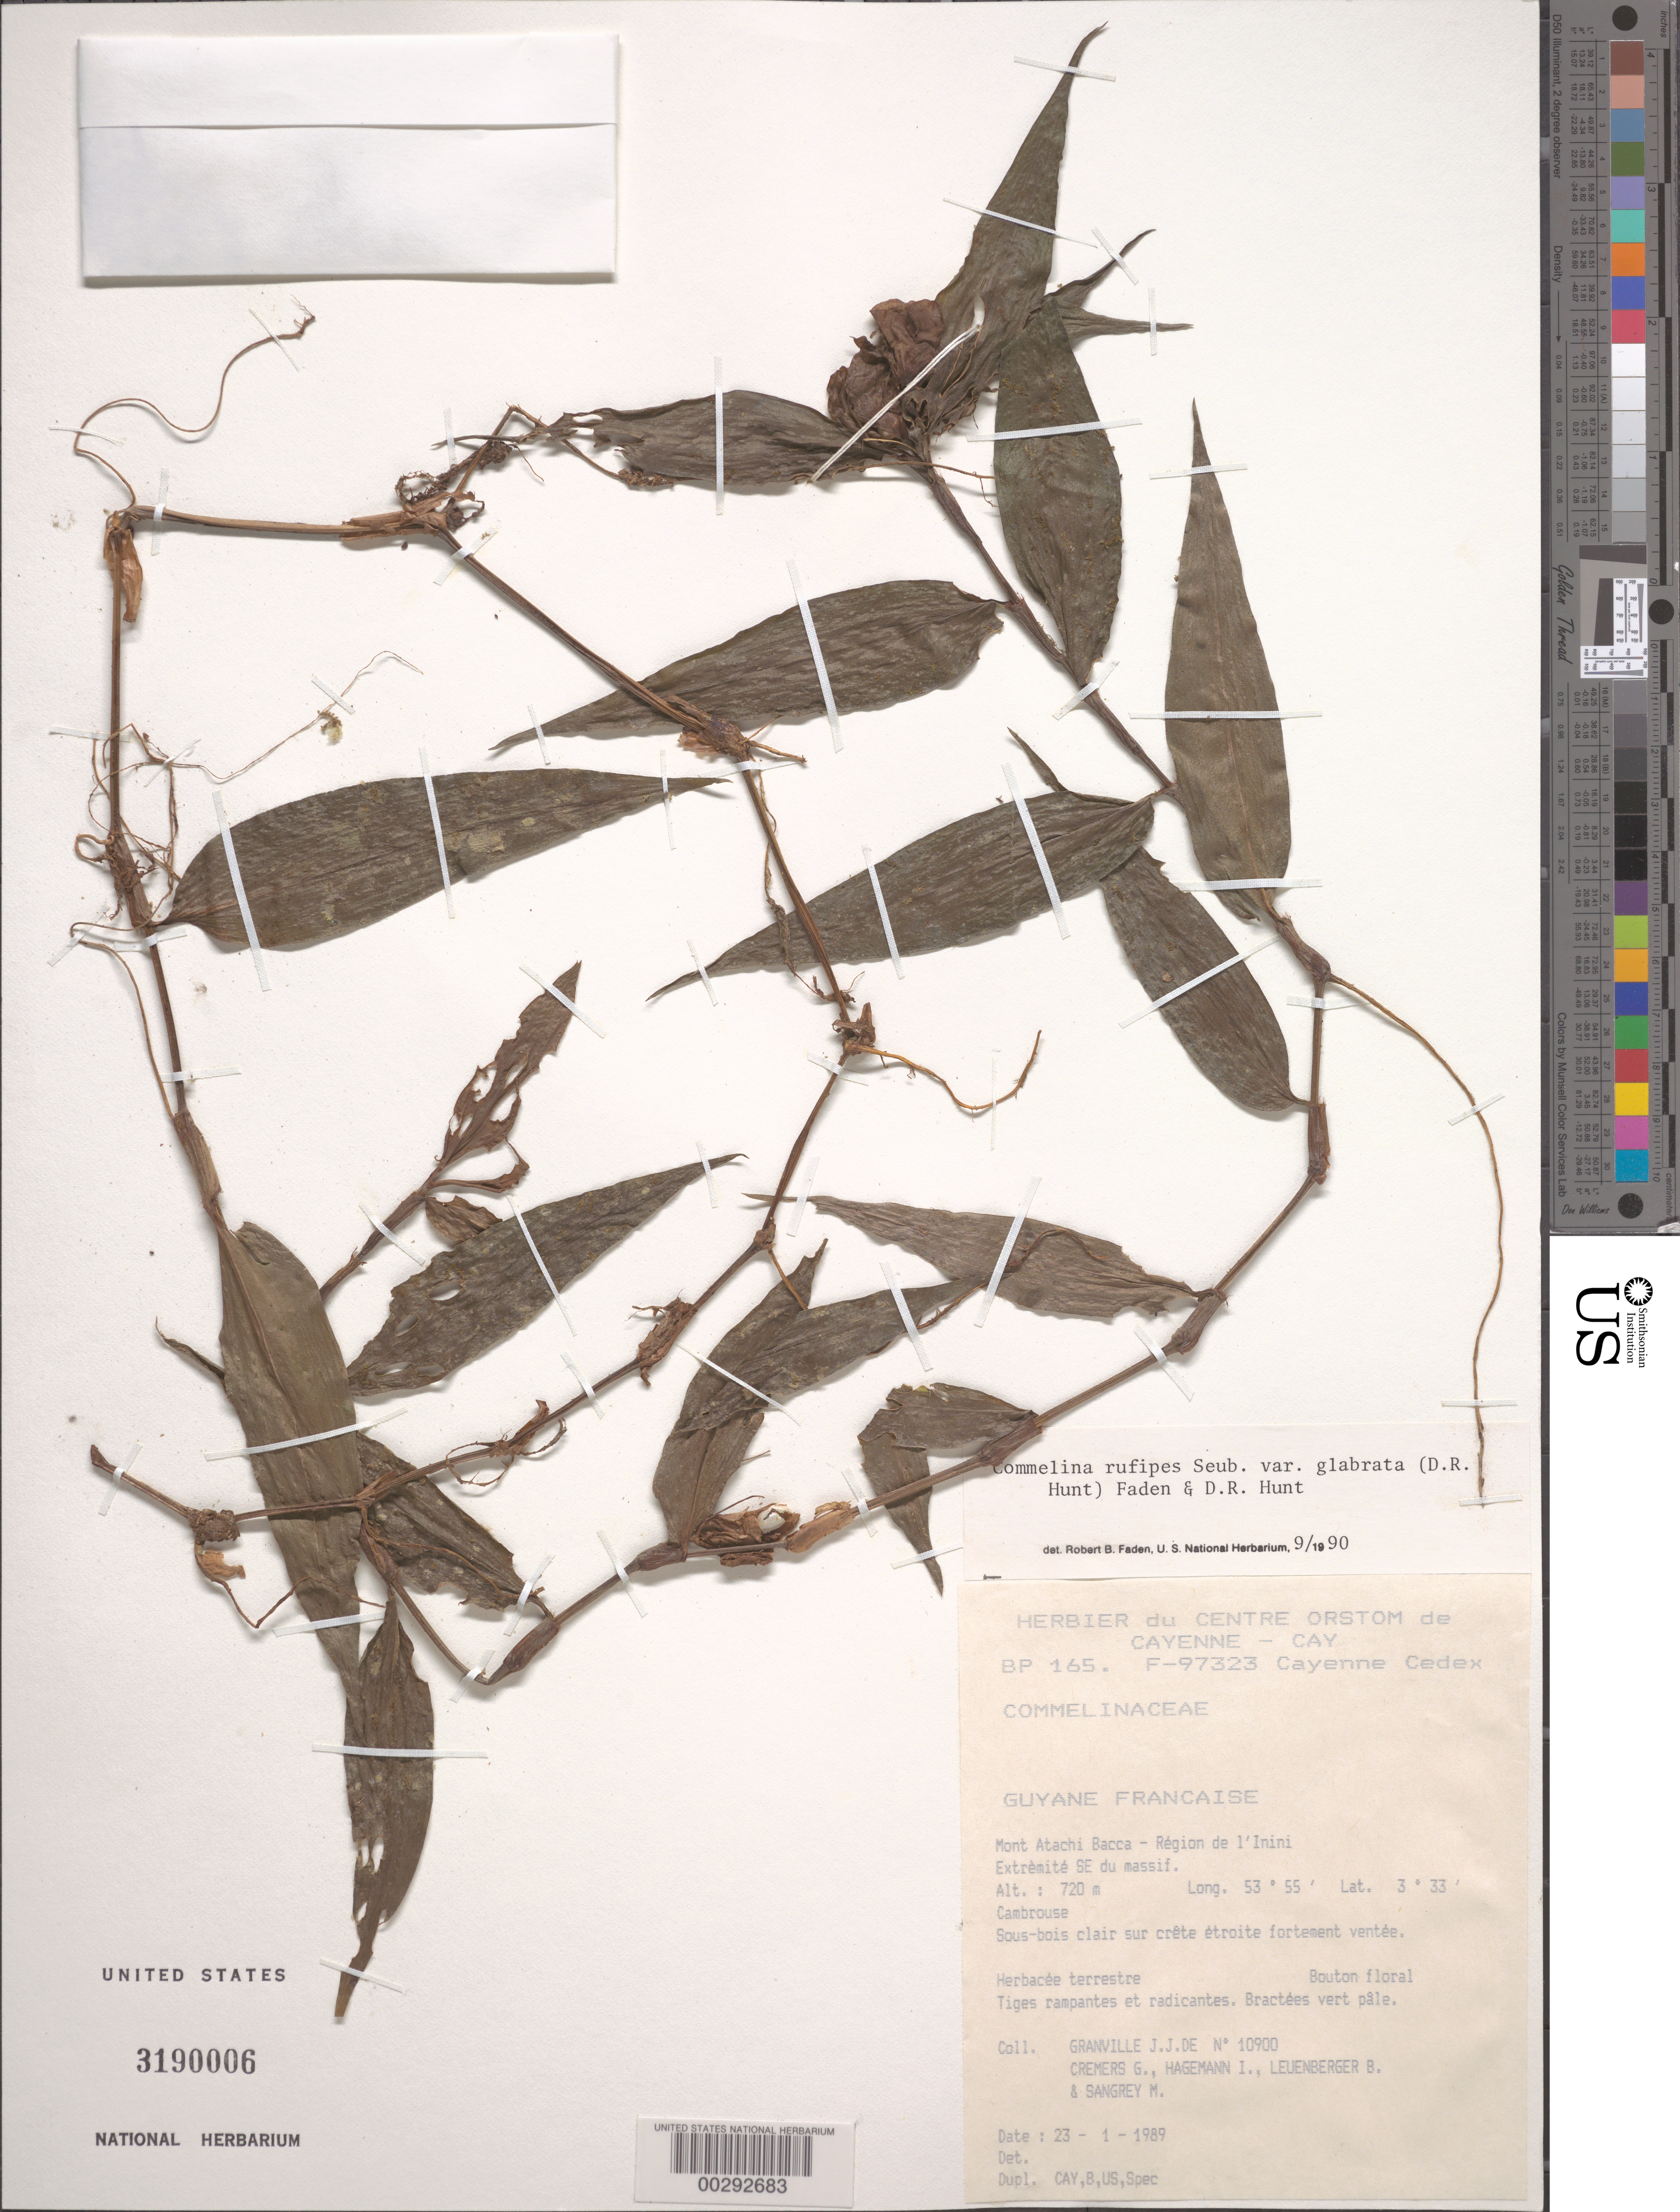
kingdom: Plantae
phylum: Tracheophyta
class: Liliopsida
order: Commelinales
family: Commelinaceae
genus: Commelina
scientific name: Commelina rufipes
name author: Seub.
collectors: J.-J. de Granville, G. Cremers, I. Hagemann, B. Leuenberger & M. S. Sangrey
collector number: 10900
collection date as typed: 23 Jan 1989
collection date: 1989-01-23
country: Panama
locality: Mont Atachi Bacca, San Blas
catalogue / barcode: US 3190006